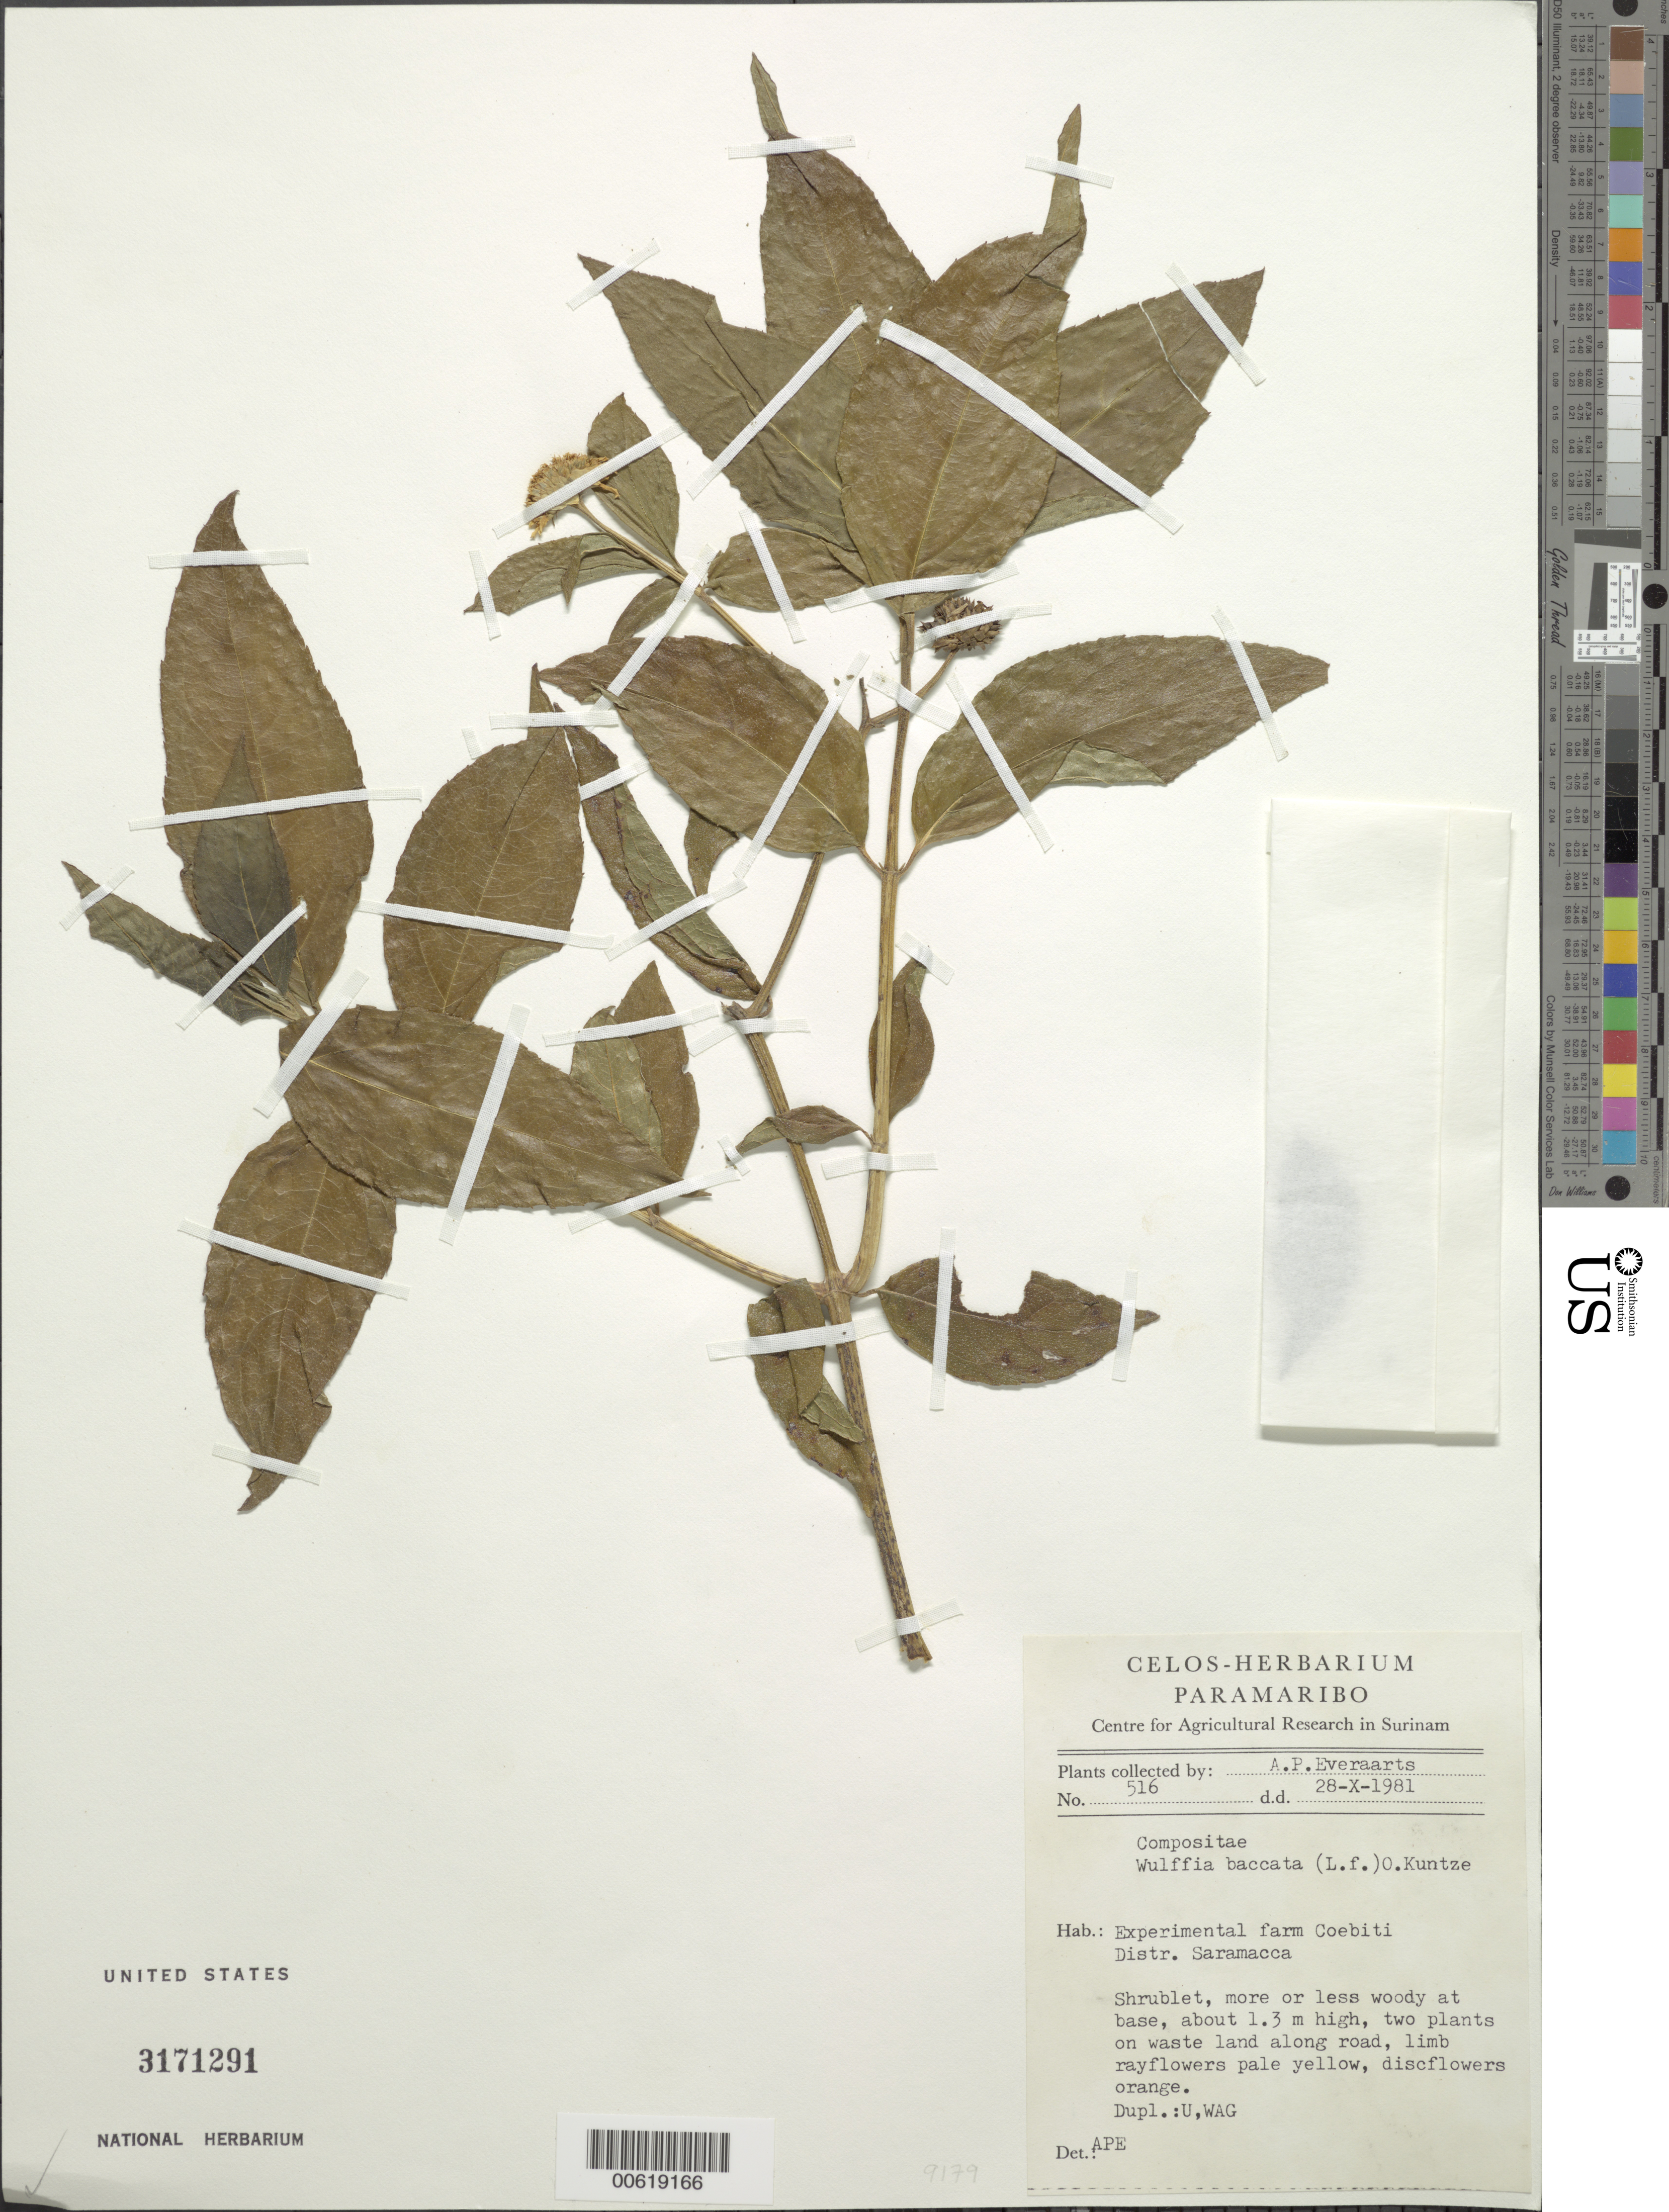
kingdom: Plantae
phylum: Tracheophyta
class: Magnoliopsida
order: Asterales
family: Asteraceae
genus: Wulffia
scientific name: Wulffia baccata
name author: (L. f.) Kuntze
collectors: A. Everaarts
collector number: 516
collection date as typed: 28-Oct-81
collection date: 1981-10-28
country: Suriname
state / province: Saramacca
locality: Coebiti Experimental Farm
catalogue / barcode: US 3171291